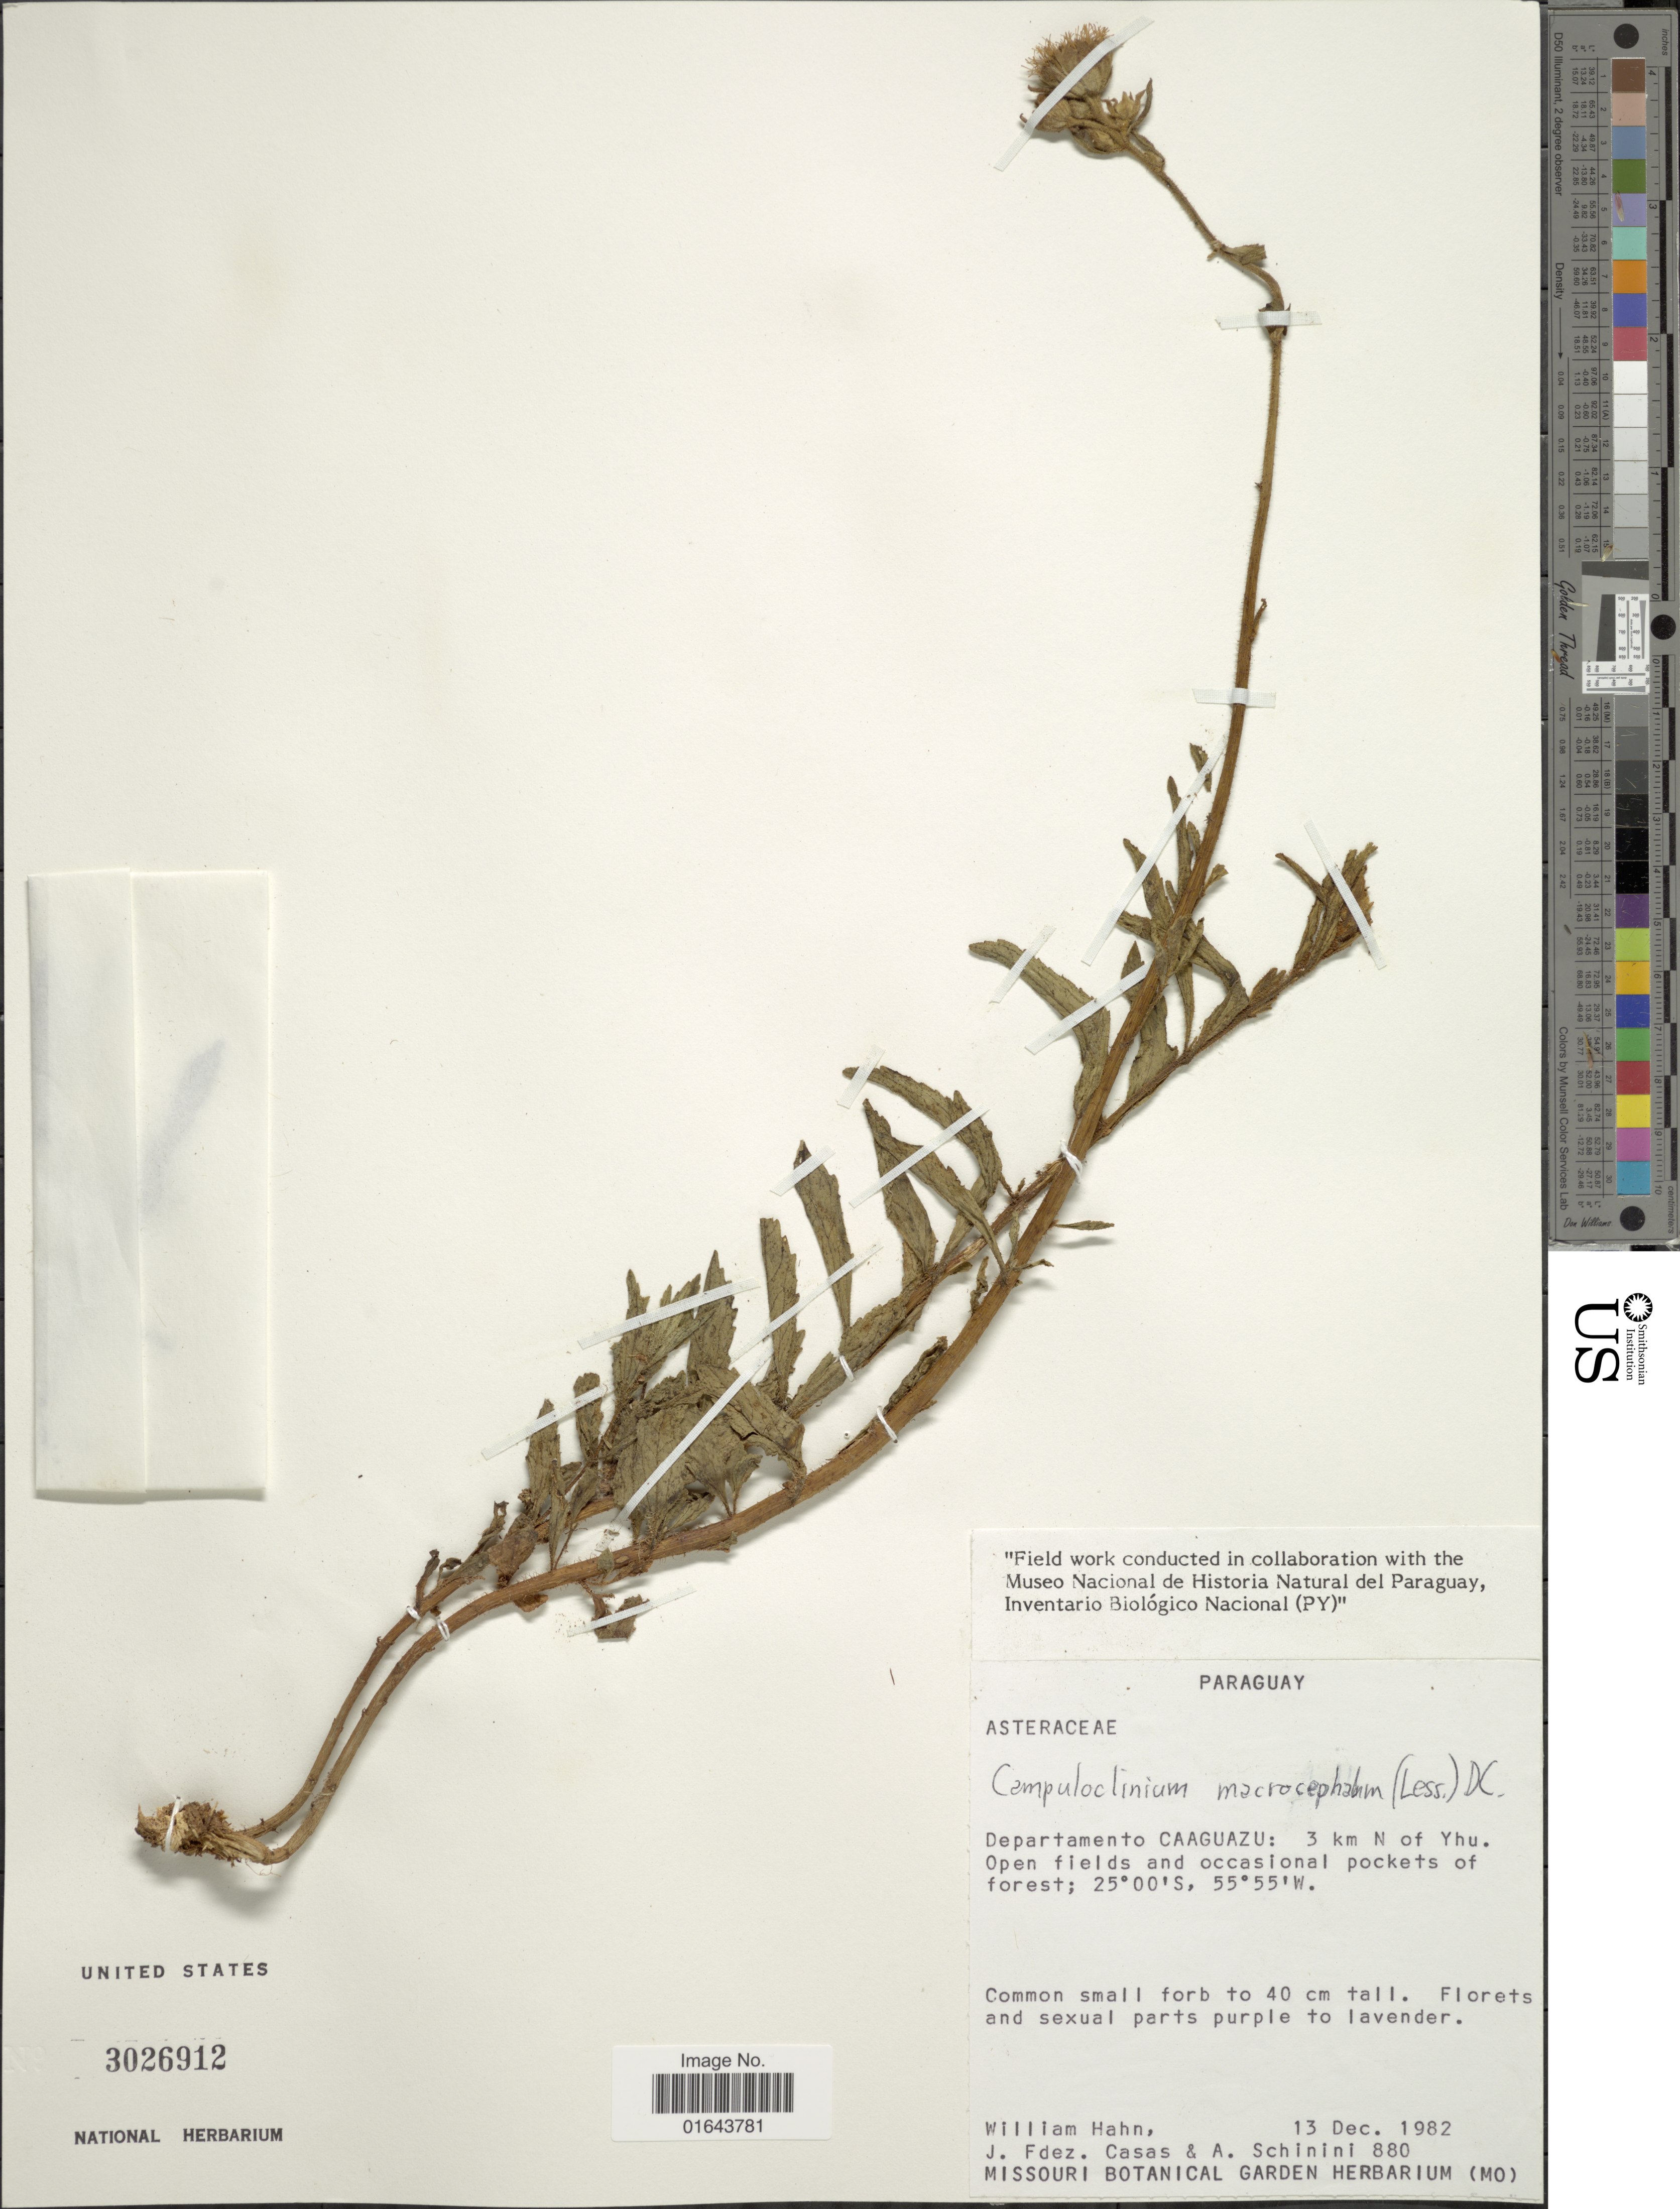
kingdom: Plantae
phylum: Tracheophyta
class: Magnoliopsida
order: Asterales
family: Asteraceae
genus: Campuloclinium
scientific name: Campuloclinium macrocephalum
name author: (Less.) DC.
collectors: W. J. Hahn, J. Casas & A. Schinini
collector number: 880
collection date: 1982-12-13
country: Paraguay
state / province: Caaguazu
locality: Departamento Caaguazu: 3 km N of Yhu.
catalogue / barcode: US 3026912